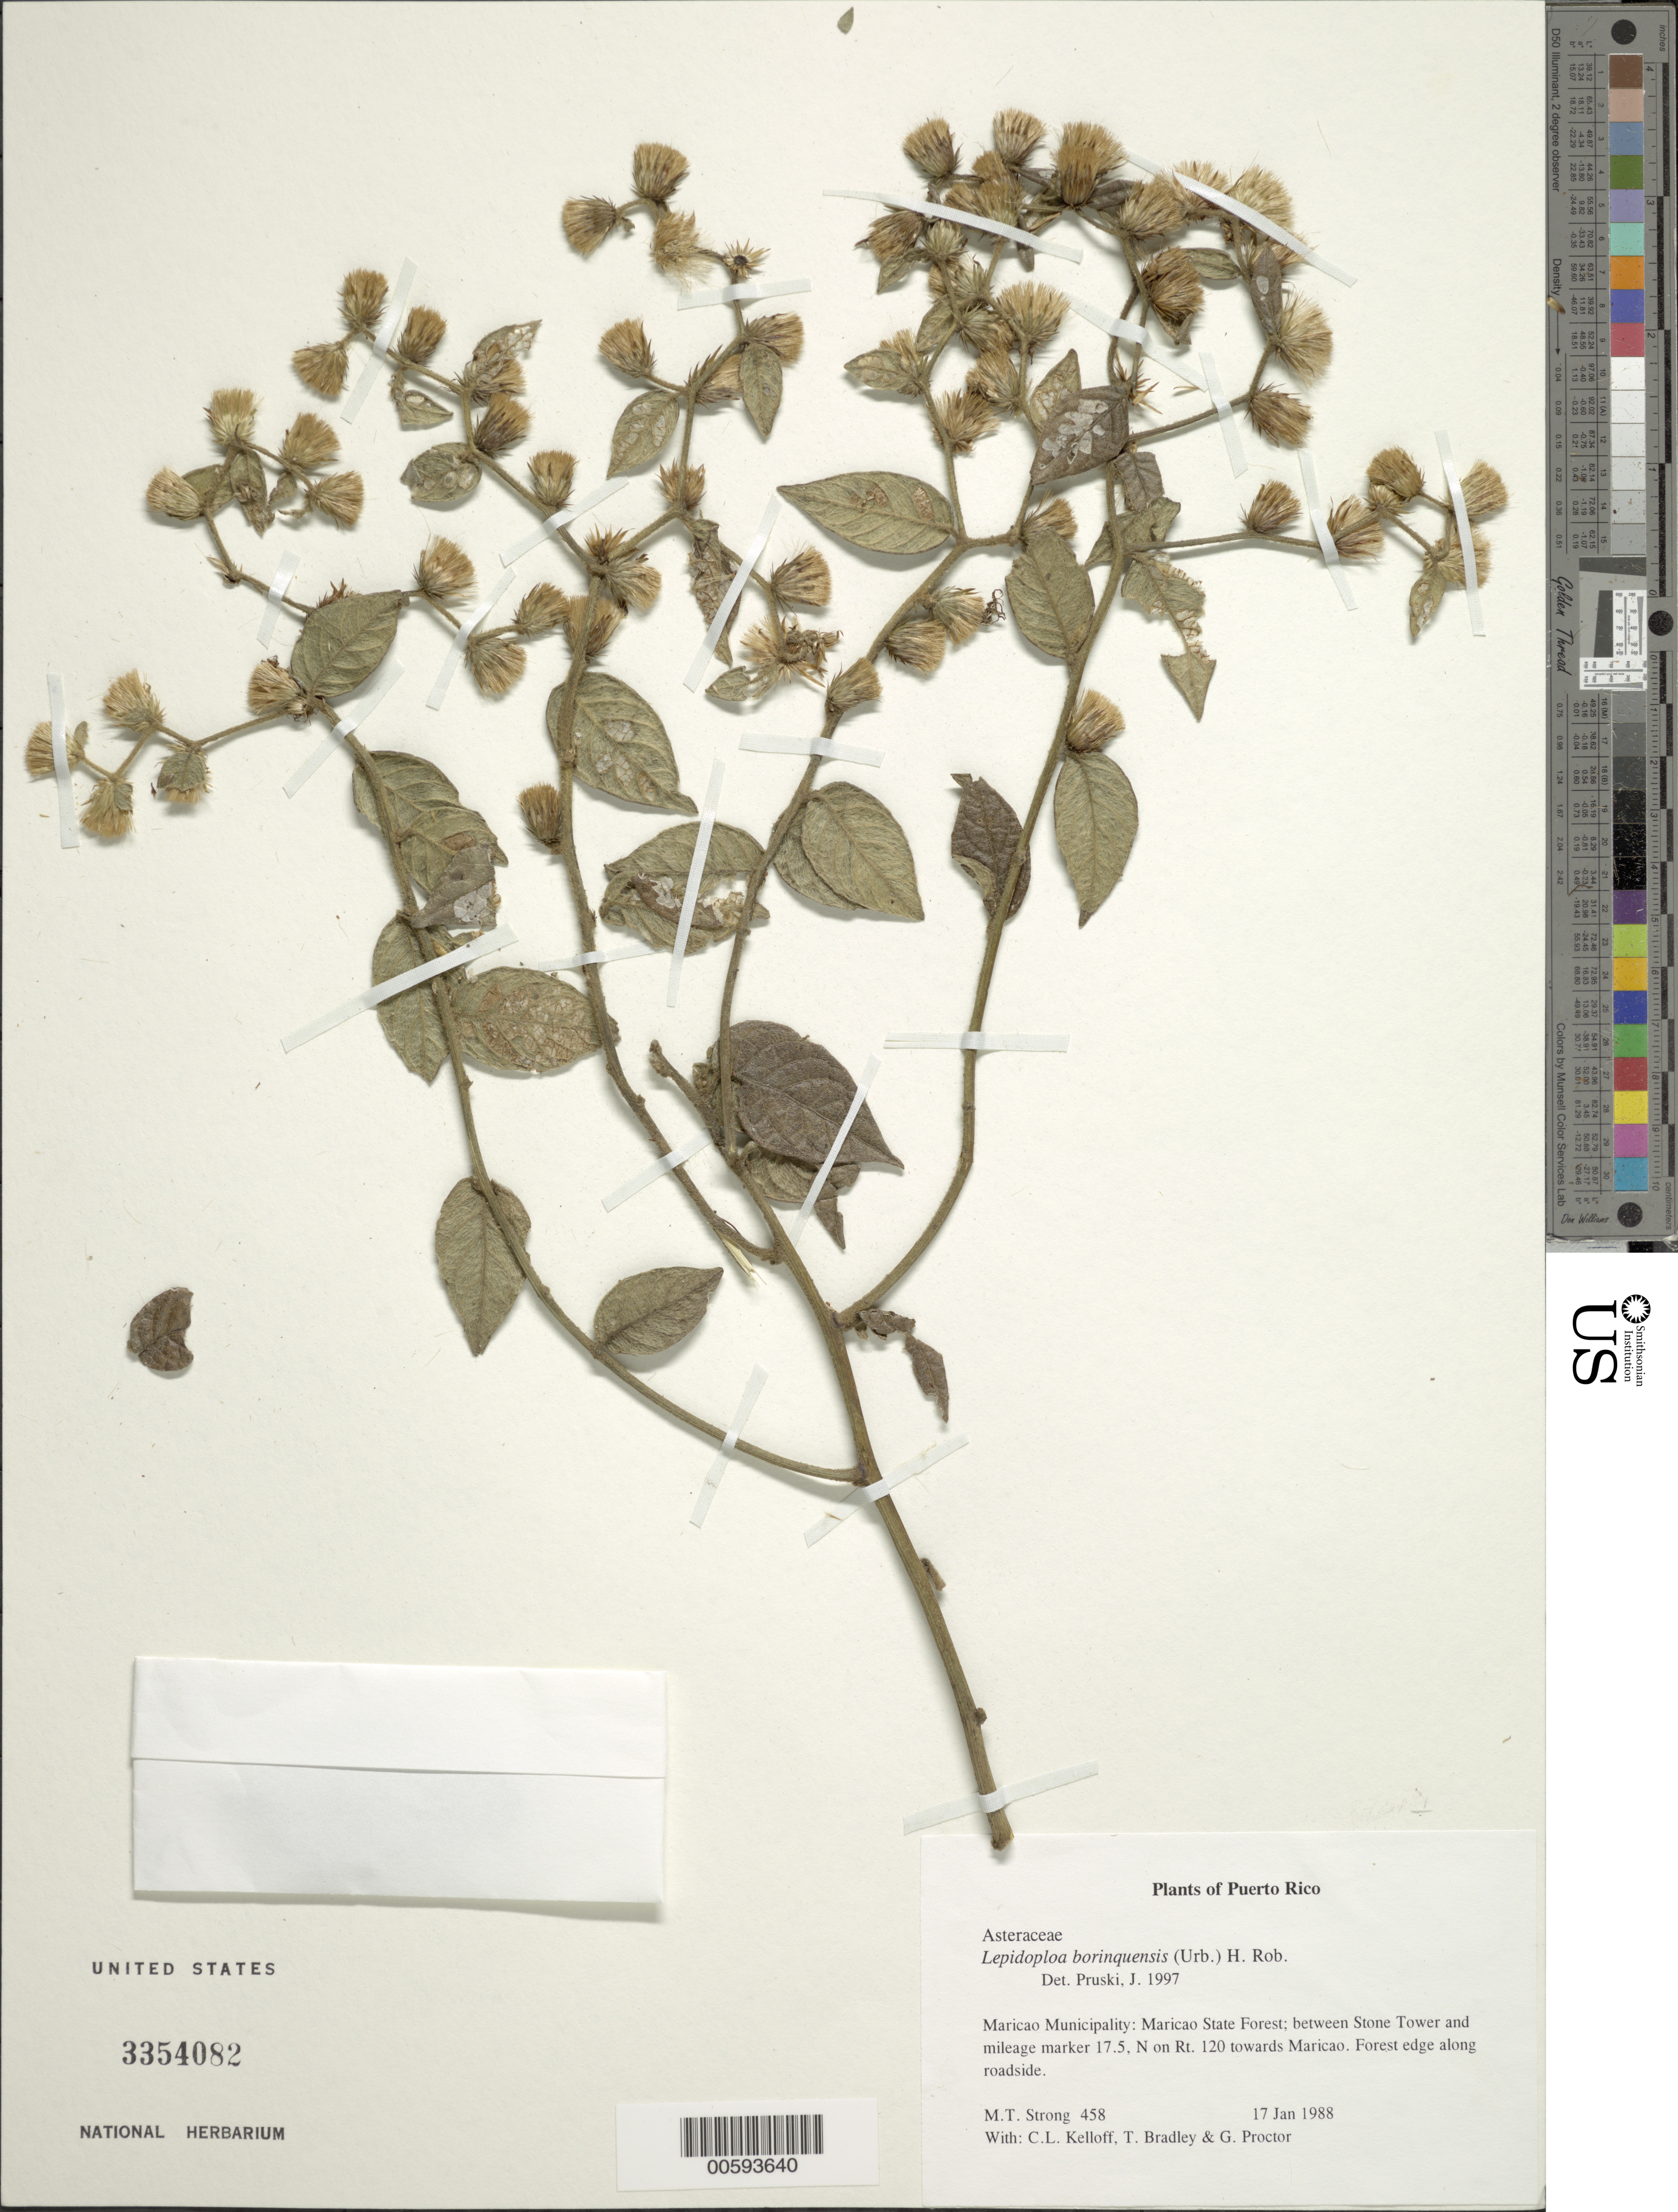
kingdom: Plantae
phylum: Tracheophyta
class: Magnoliopsida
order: Asterales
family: Asteraceae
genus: Lepidaploa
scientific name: Lepidaploa borinquensis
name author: (Urb.) H. Rob.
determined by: Pruski, J. F.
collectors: M. T. Strong, C. L. Kelloff, T. Bradley & G. Proctor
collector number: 458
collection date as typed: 17 Jan 1988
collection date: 1988-01-17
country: Puerto Rico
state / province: Maricao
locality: Maricao Municipality: Maricao State Forest; between Stone Tower and mileage marker 17.5, N on Rt. 120 towards Maricao.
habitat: Forest edge along roadside.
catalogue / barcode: US 3354082